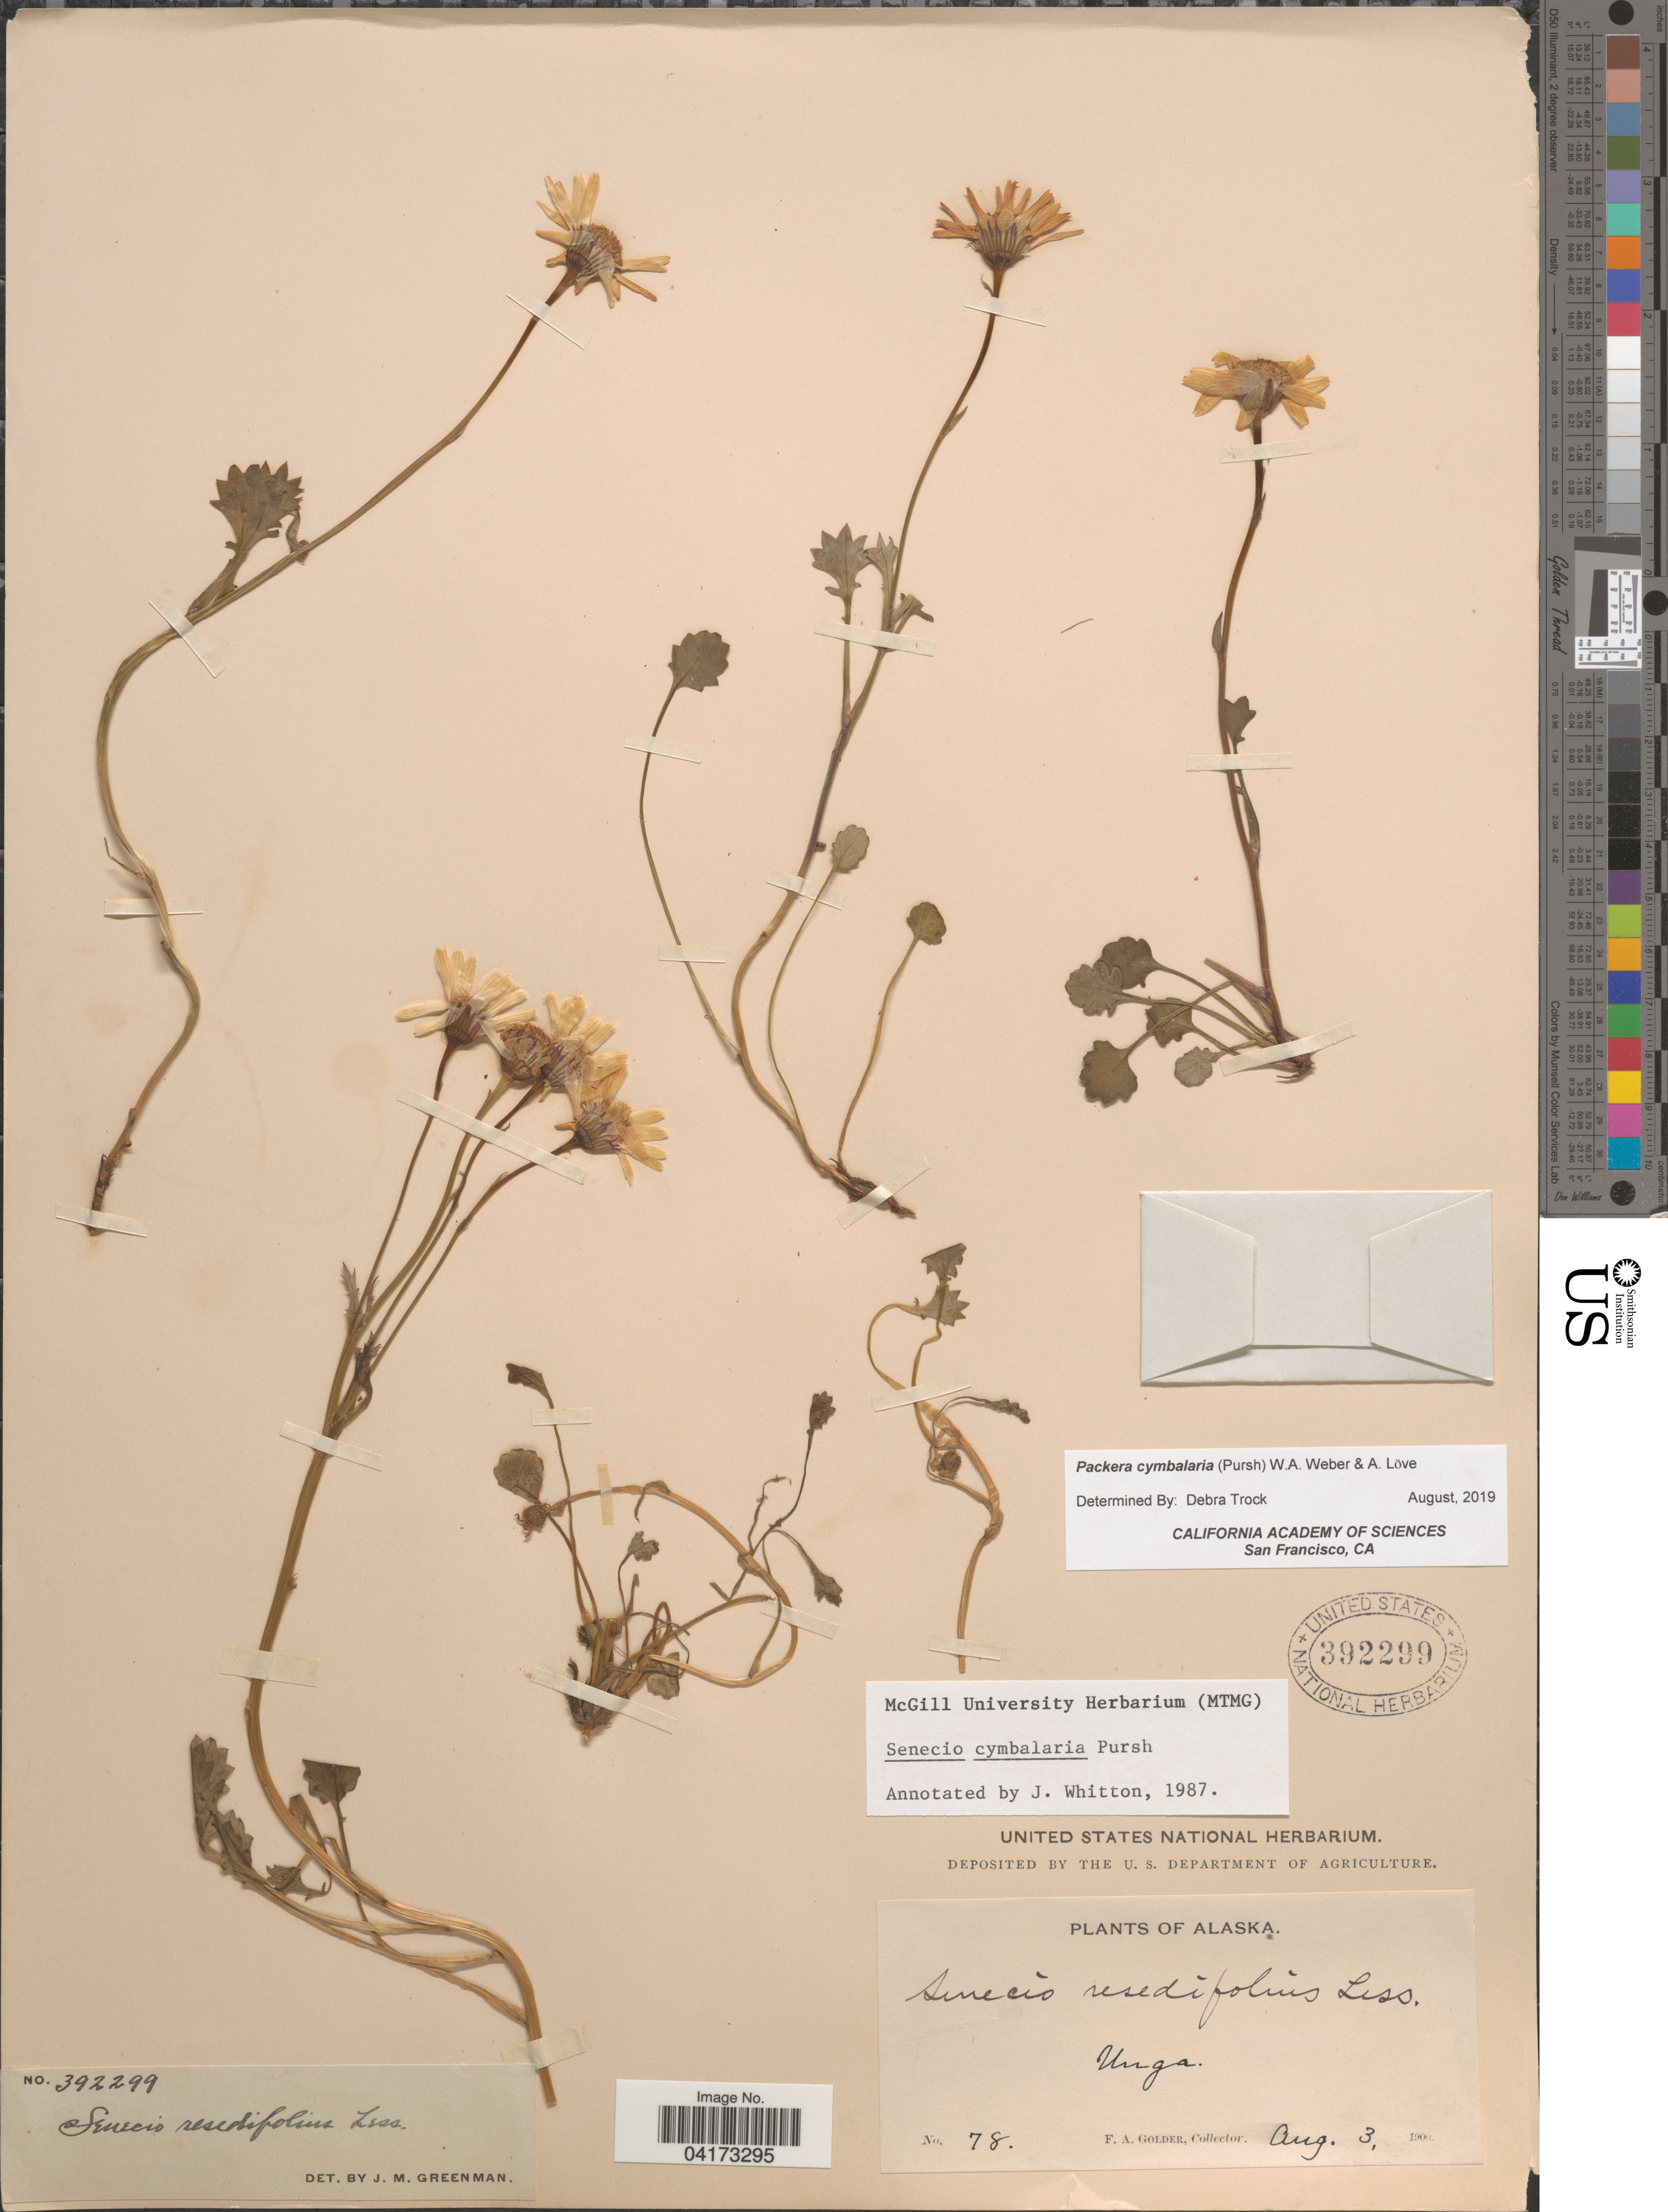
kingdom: Plantae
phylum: Tracheophyta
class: Magnoliopsida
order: Asterales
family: Asteraceae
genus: Packera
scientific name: Packera cymbalaria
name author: (Pursh) W.A. Weber & Á. Löve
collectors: F. Golder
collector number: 78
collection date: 1900-08-03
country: United States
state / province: Alaska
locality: Unga.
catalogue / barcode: US 392299